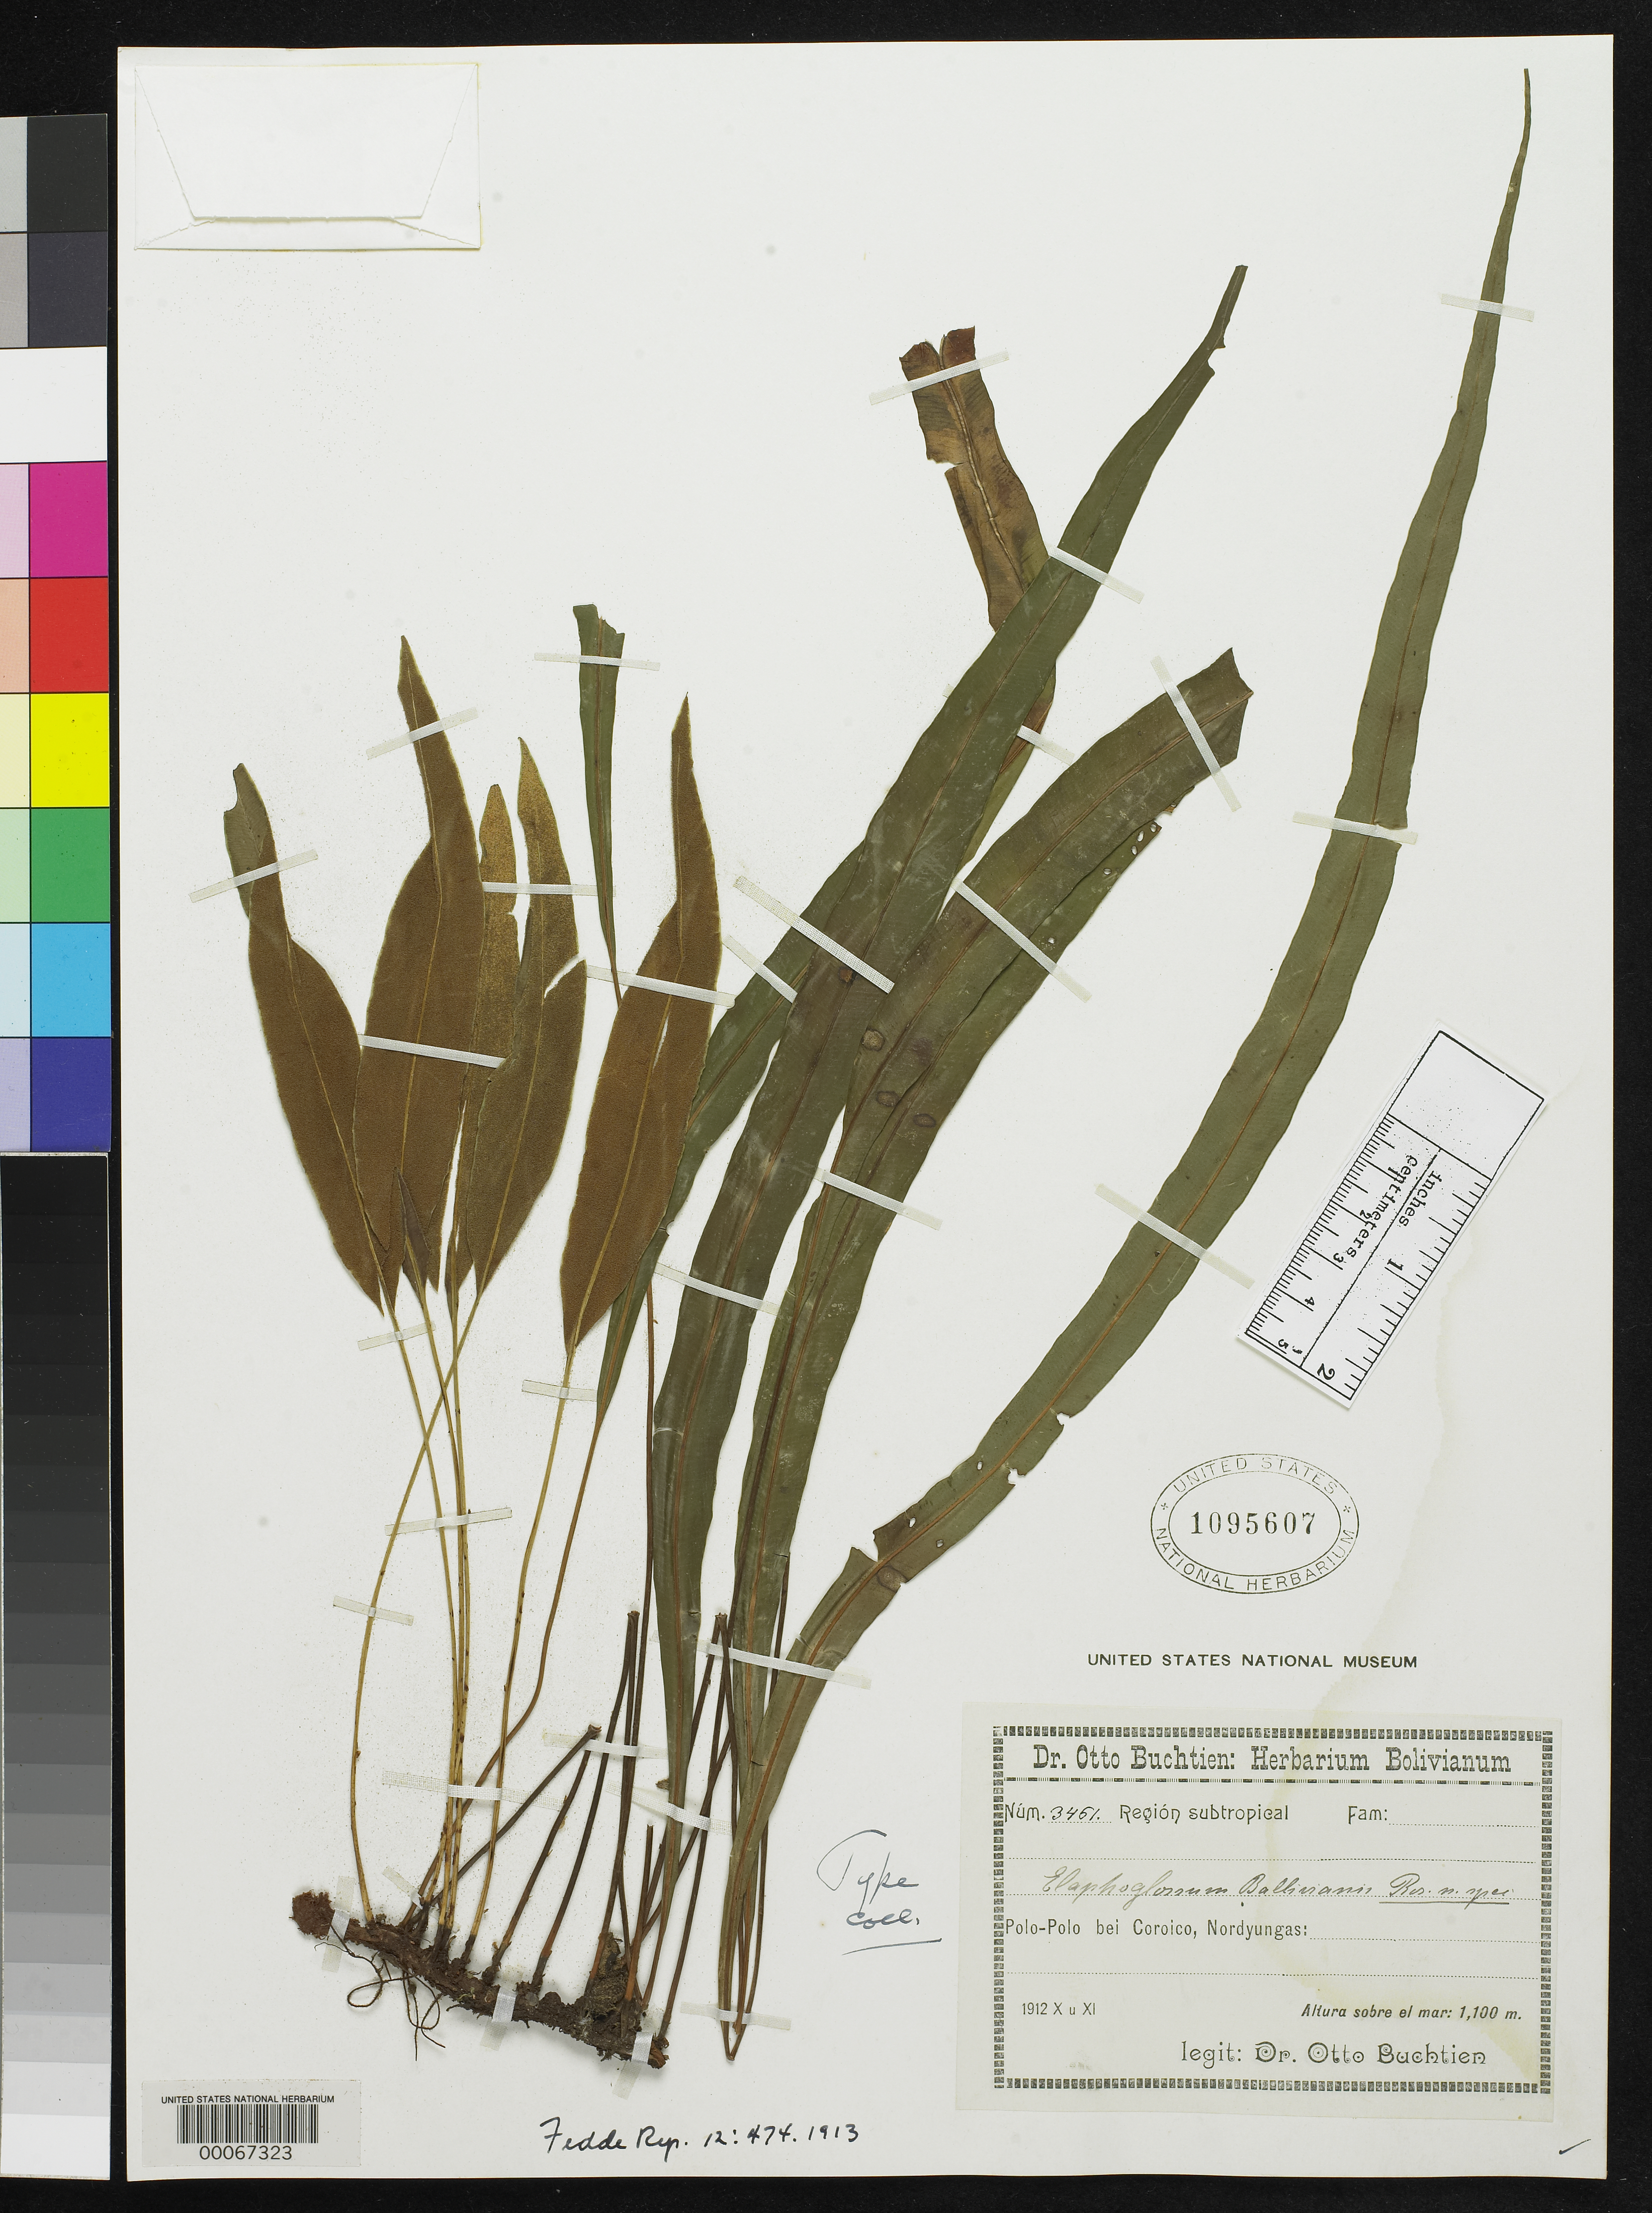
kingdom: Plantae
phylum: Tracheophyta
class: Polypodiopsida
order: Polypodiales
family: Dryopteridaceae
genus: Elaphoglossum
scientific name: Elaphoglossum bollivianii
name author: Rosenst.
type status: Isotype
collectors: O. Buchtien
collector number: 3461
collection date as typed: Oct 1912 to -- Nov 1912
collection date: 1912-10/1912-11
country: Bolivia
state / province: La Paz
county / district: Nor Yungas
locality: Yungas, Polo-Polo prope Coroico.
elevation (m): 900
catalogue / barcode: US 1095607